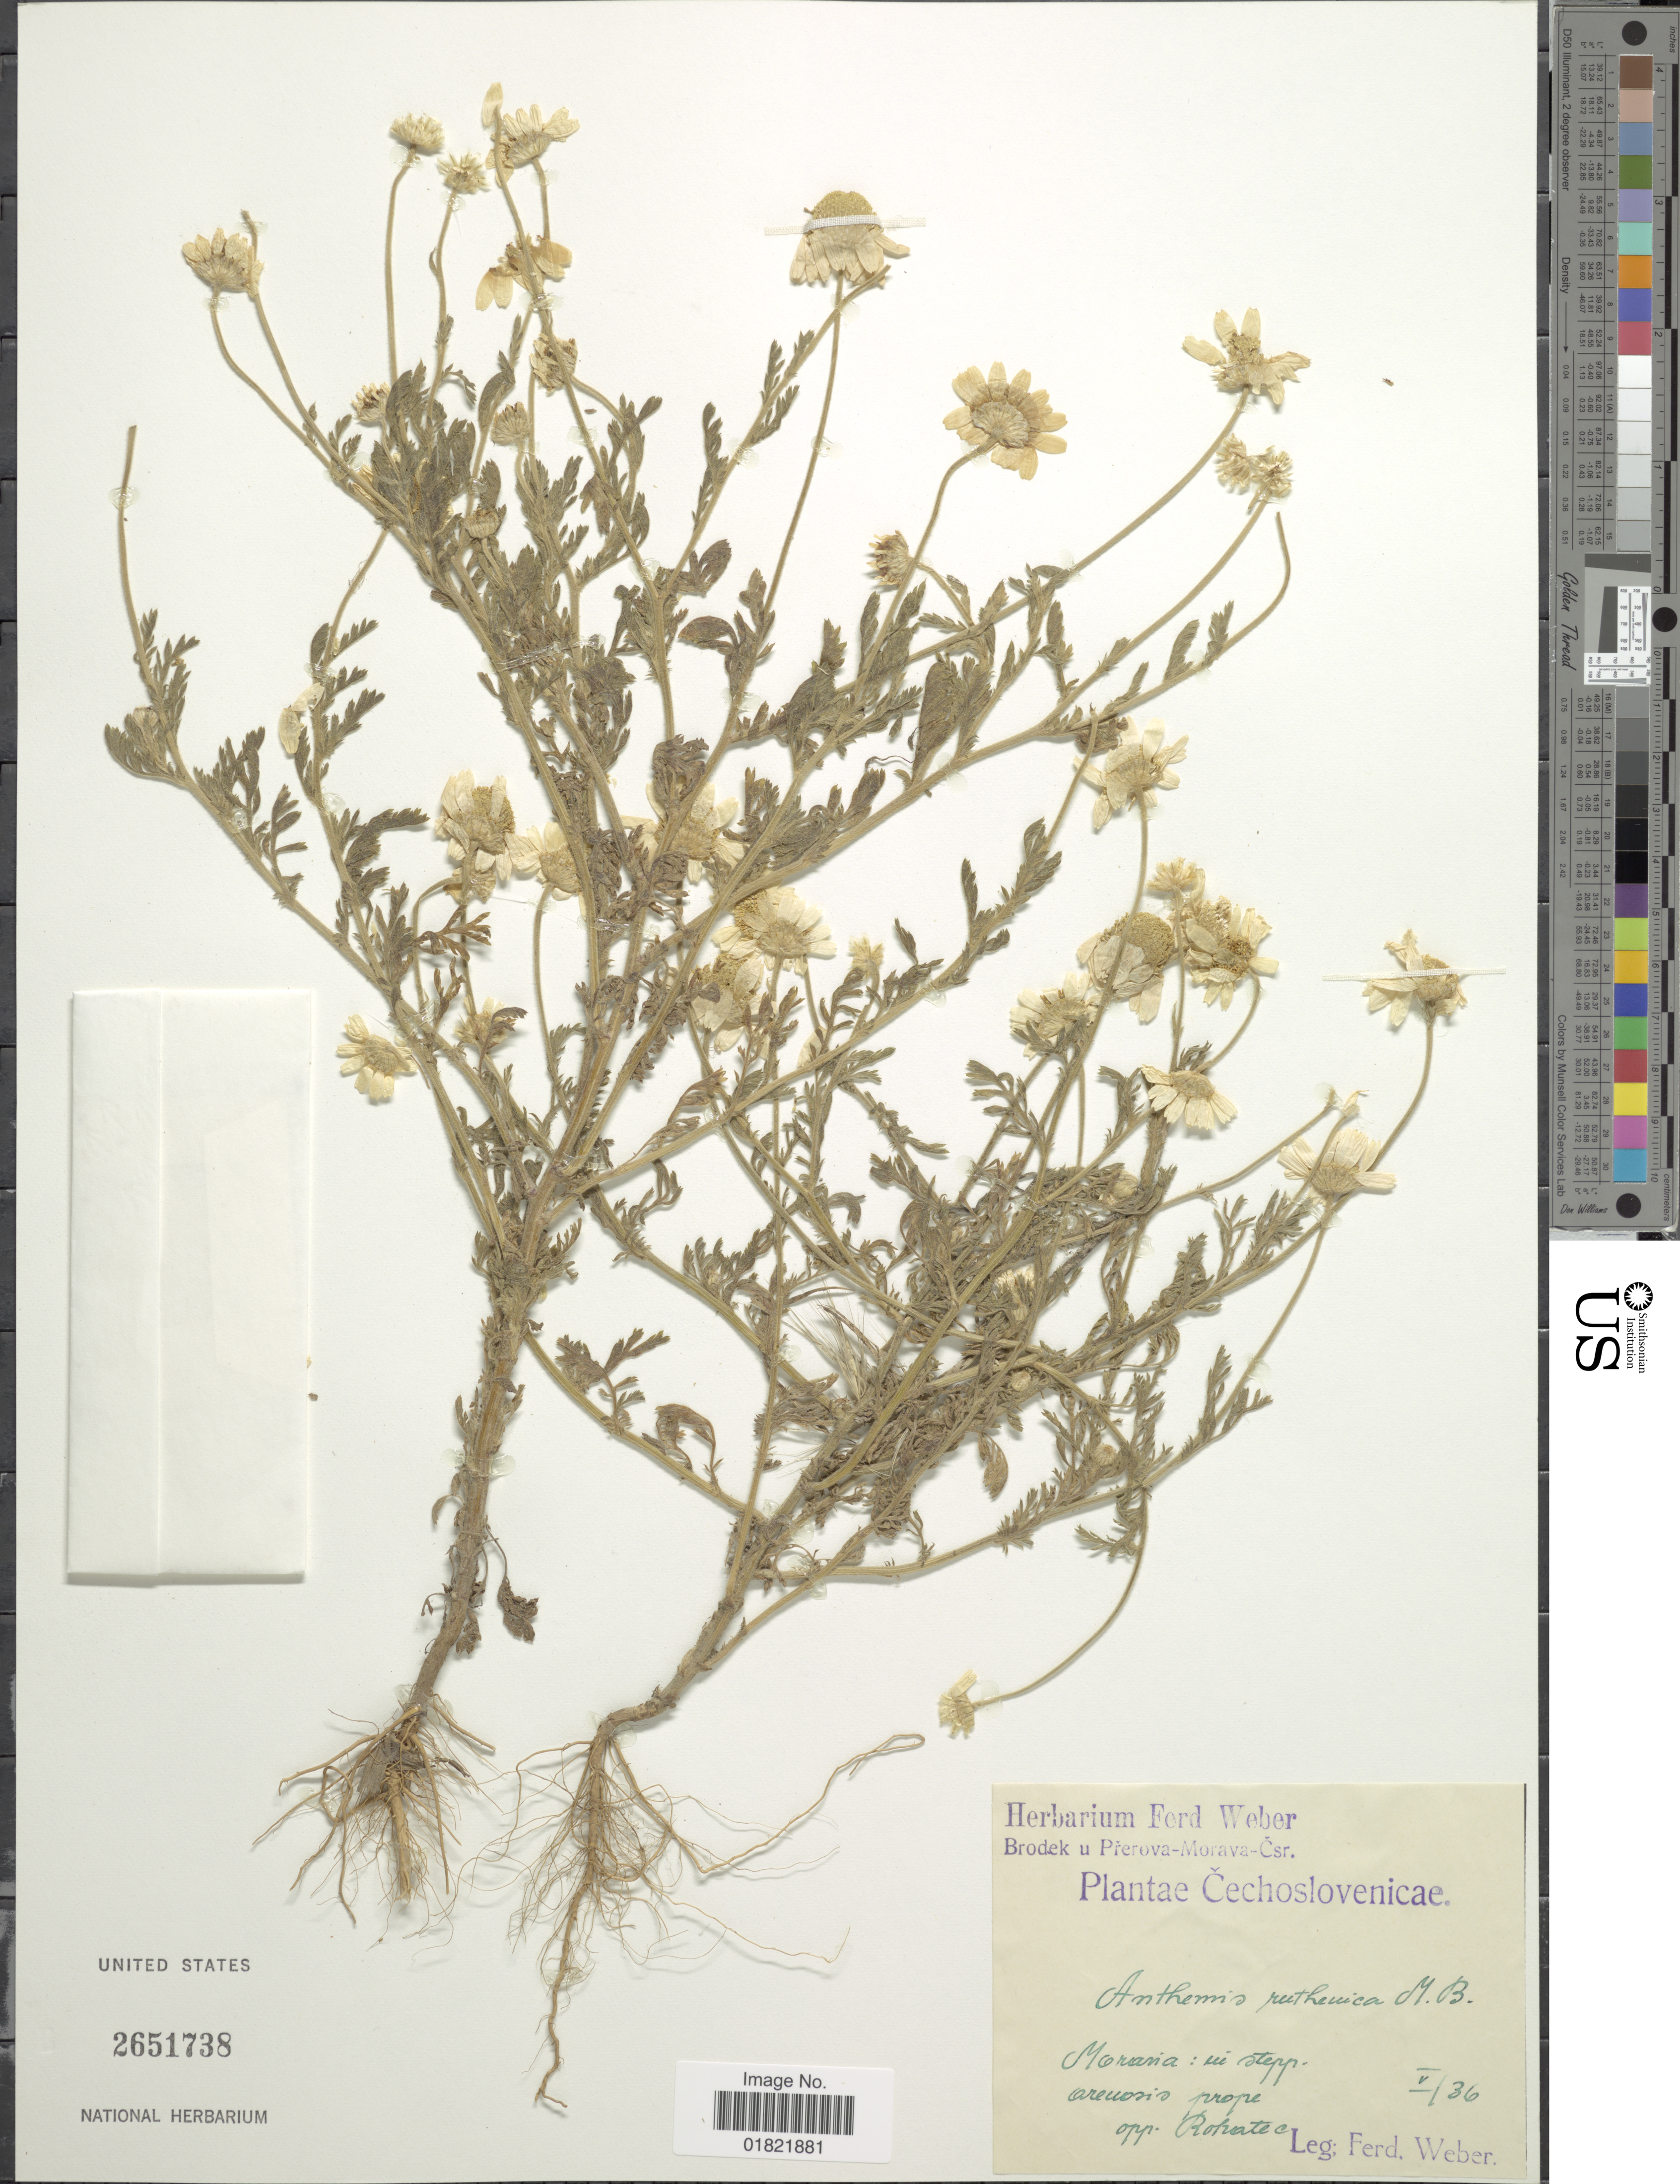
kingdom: Plantae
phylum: Tracheophyta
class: Magnoliopsida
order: Asterales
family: Asteraceae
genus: Anthemis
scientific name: Anthemis ruthenica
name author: M. Bieb.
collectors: F. Weber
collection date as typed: Transcribed d/m/y: /5/36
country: Czechia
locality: Cechoslovenicae, Moravia: ui stepp, arenosis prope opp. Rohatec [interpreted]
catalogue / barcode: US 2651738